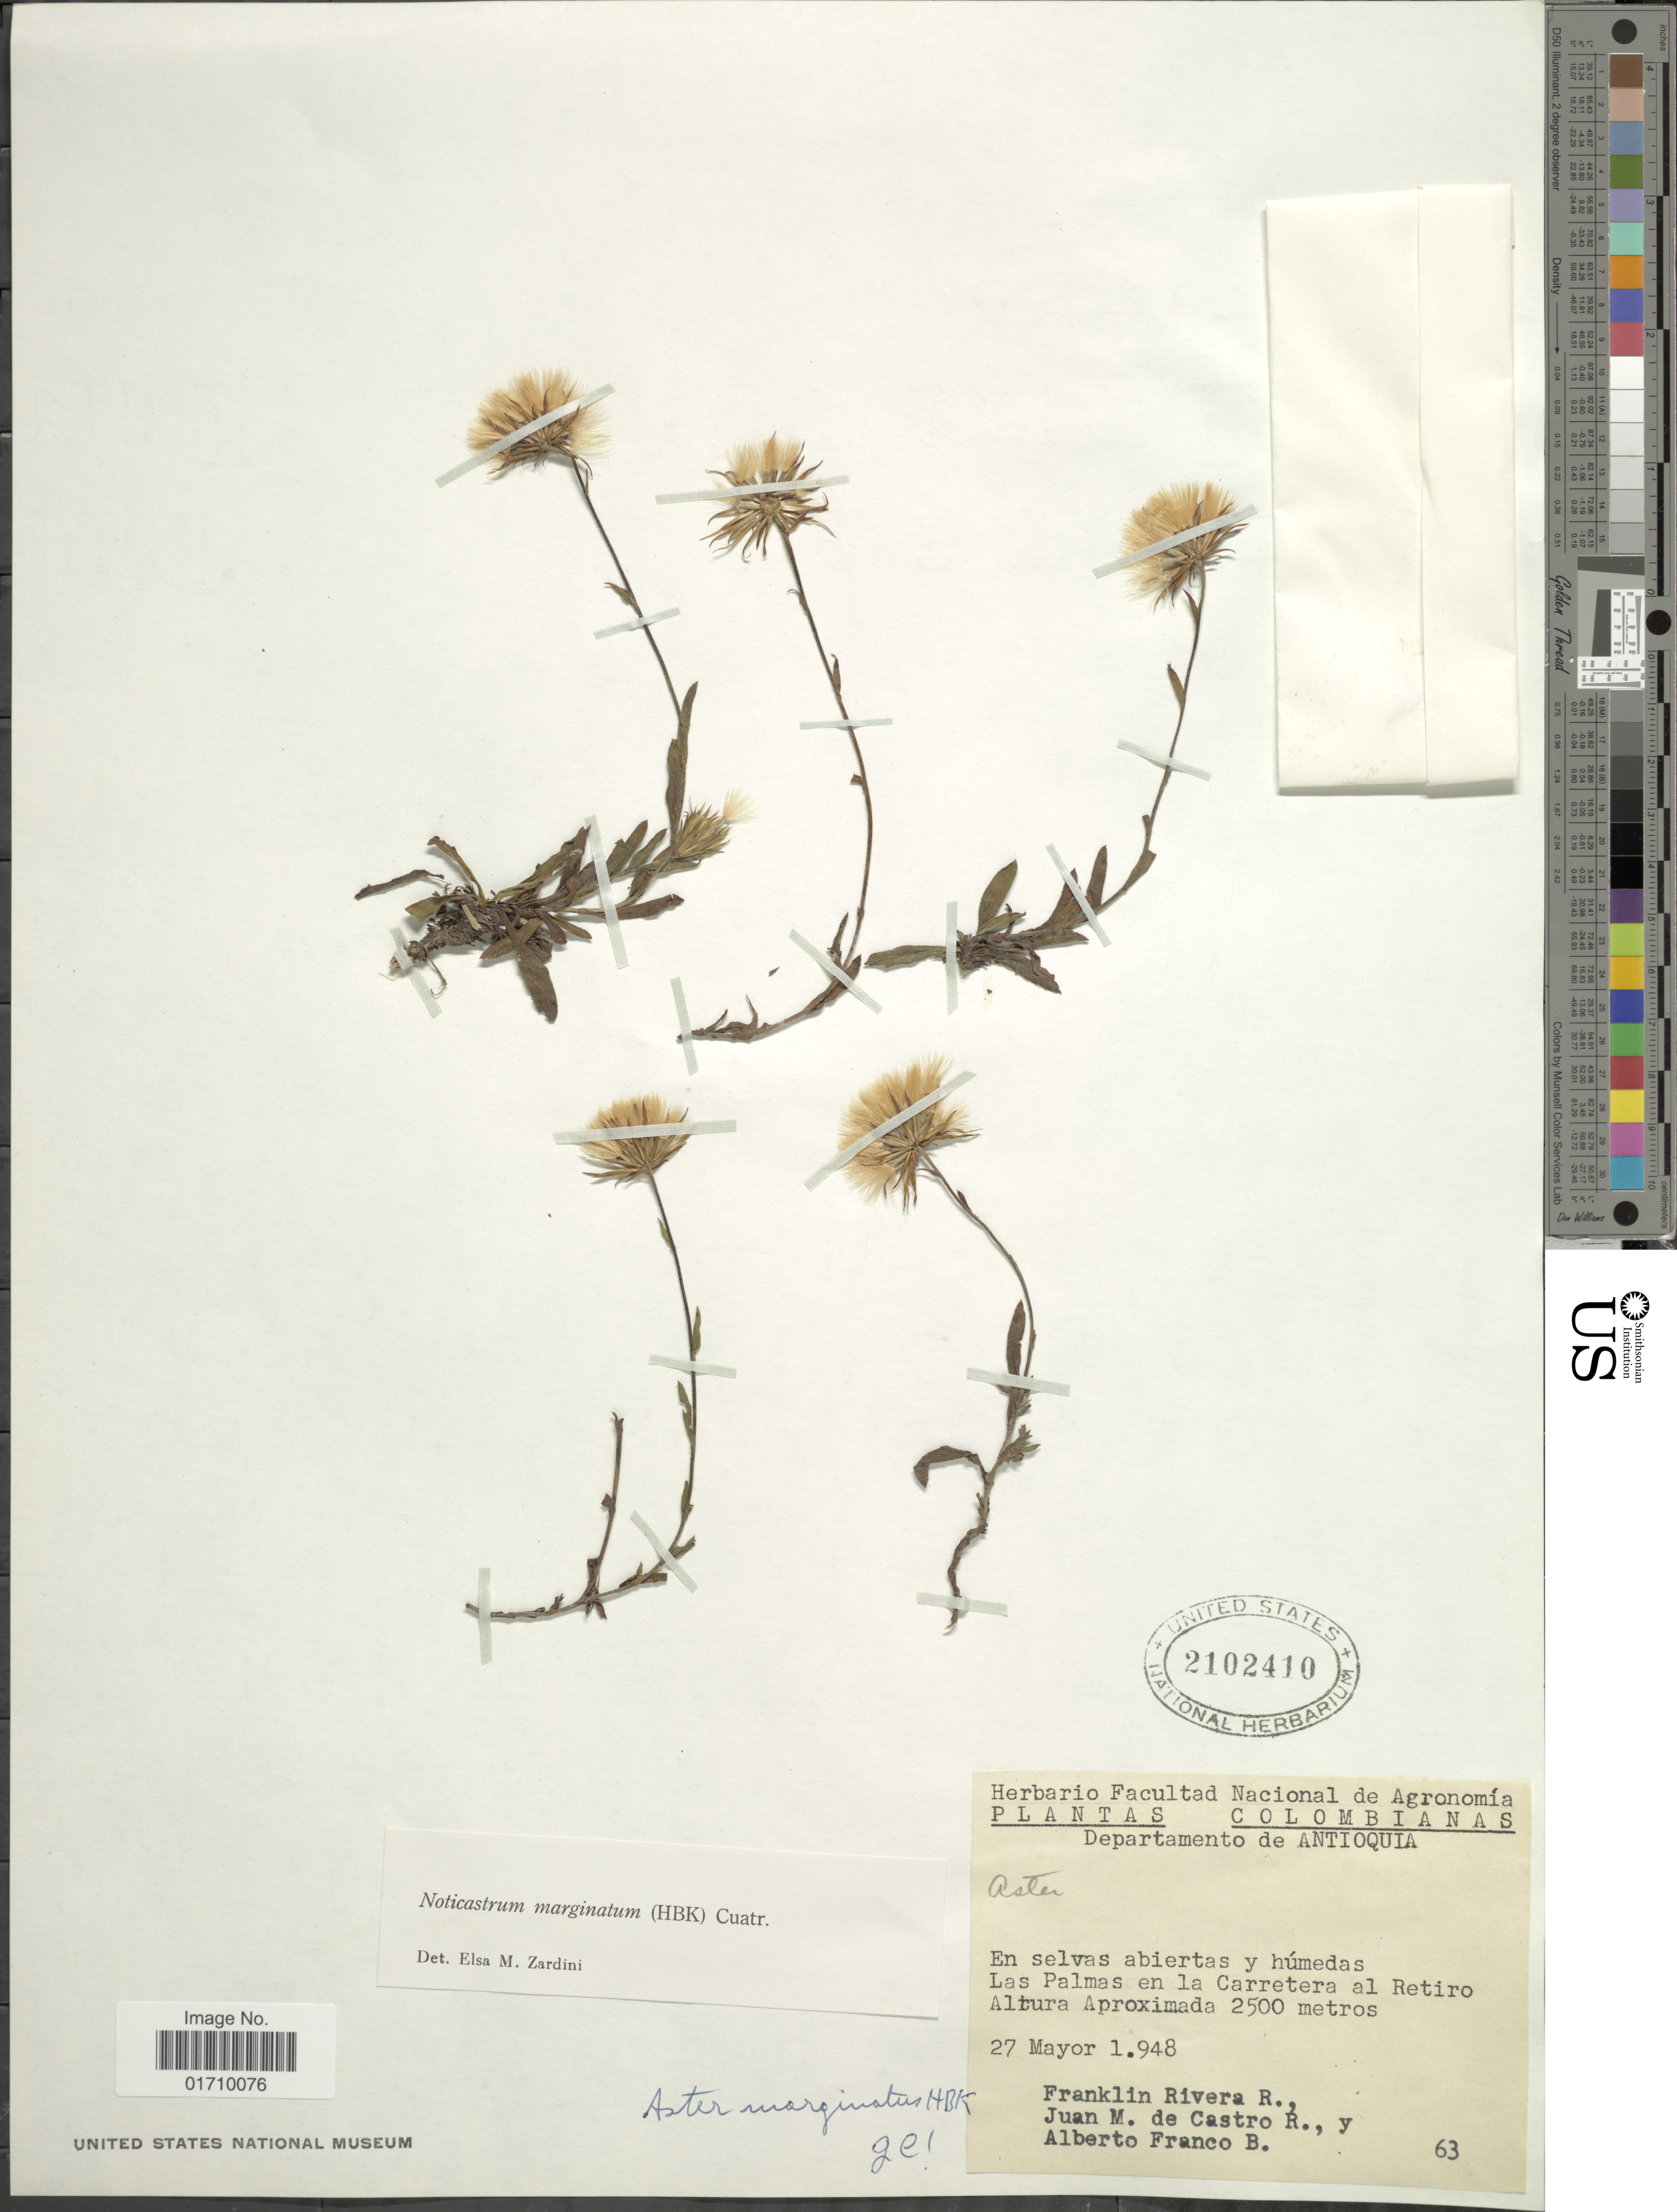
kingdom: Plantae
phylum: Tracheophyta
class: Magnoliopsida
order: Asterales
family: Asteraceae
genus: Noticastrum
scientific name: Noticastrum marginatum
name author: (Kunth) Cuatrec.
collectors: F. Rivera R., J. Castro R. & A. Franco B.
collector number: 63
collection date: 1948-05-27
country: Colombia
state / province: Antioquia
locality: Las Palmas en la Carretera al Retiro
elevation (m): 2500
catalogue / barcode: US 2102410